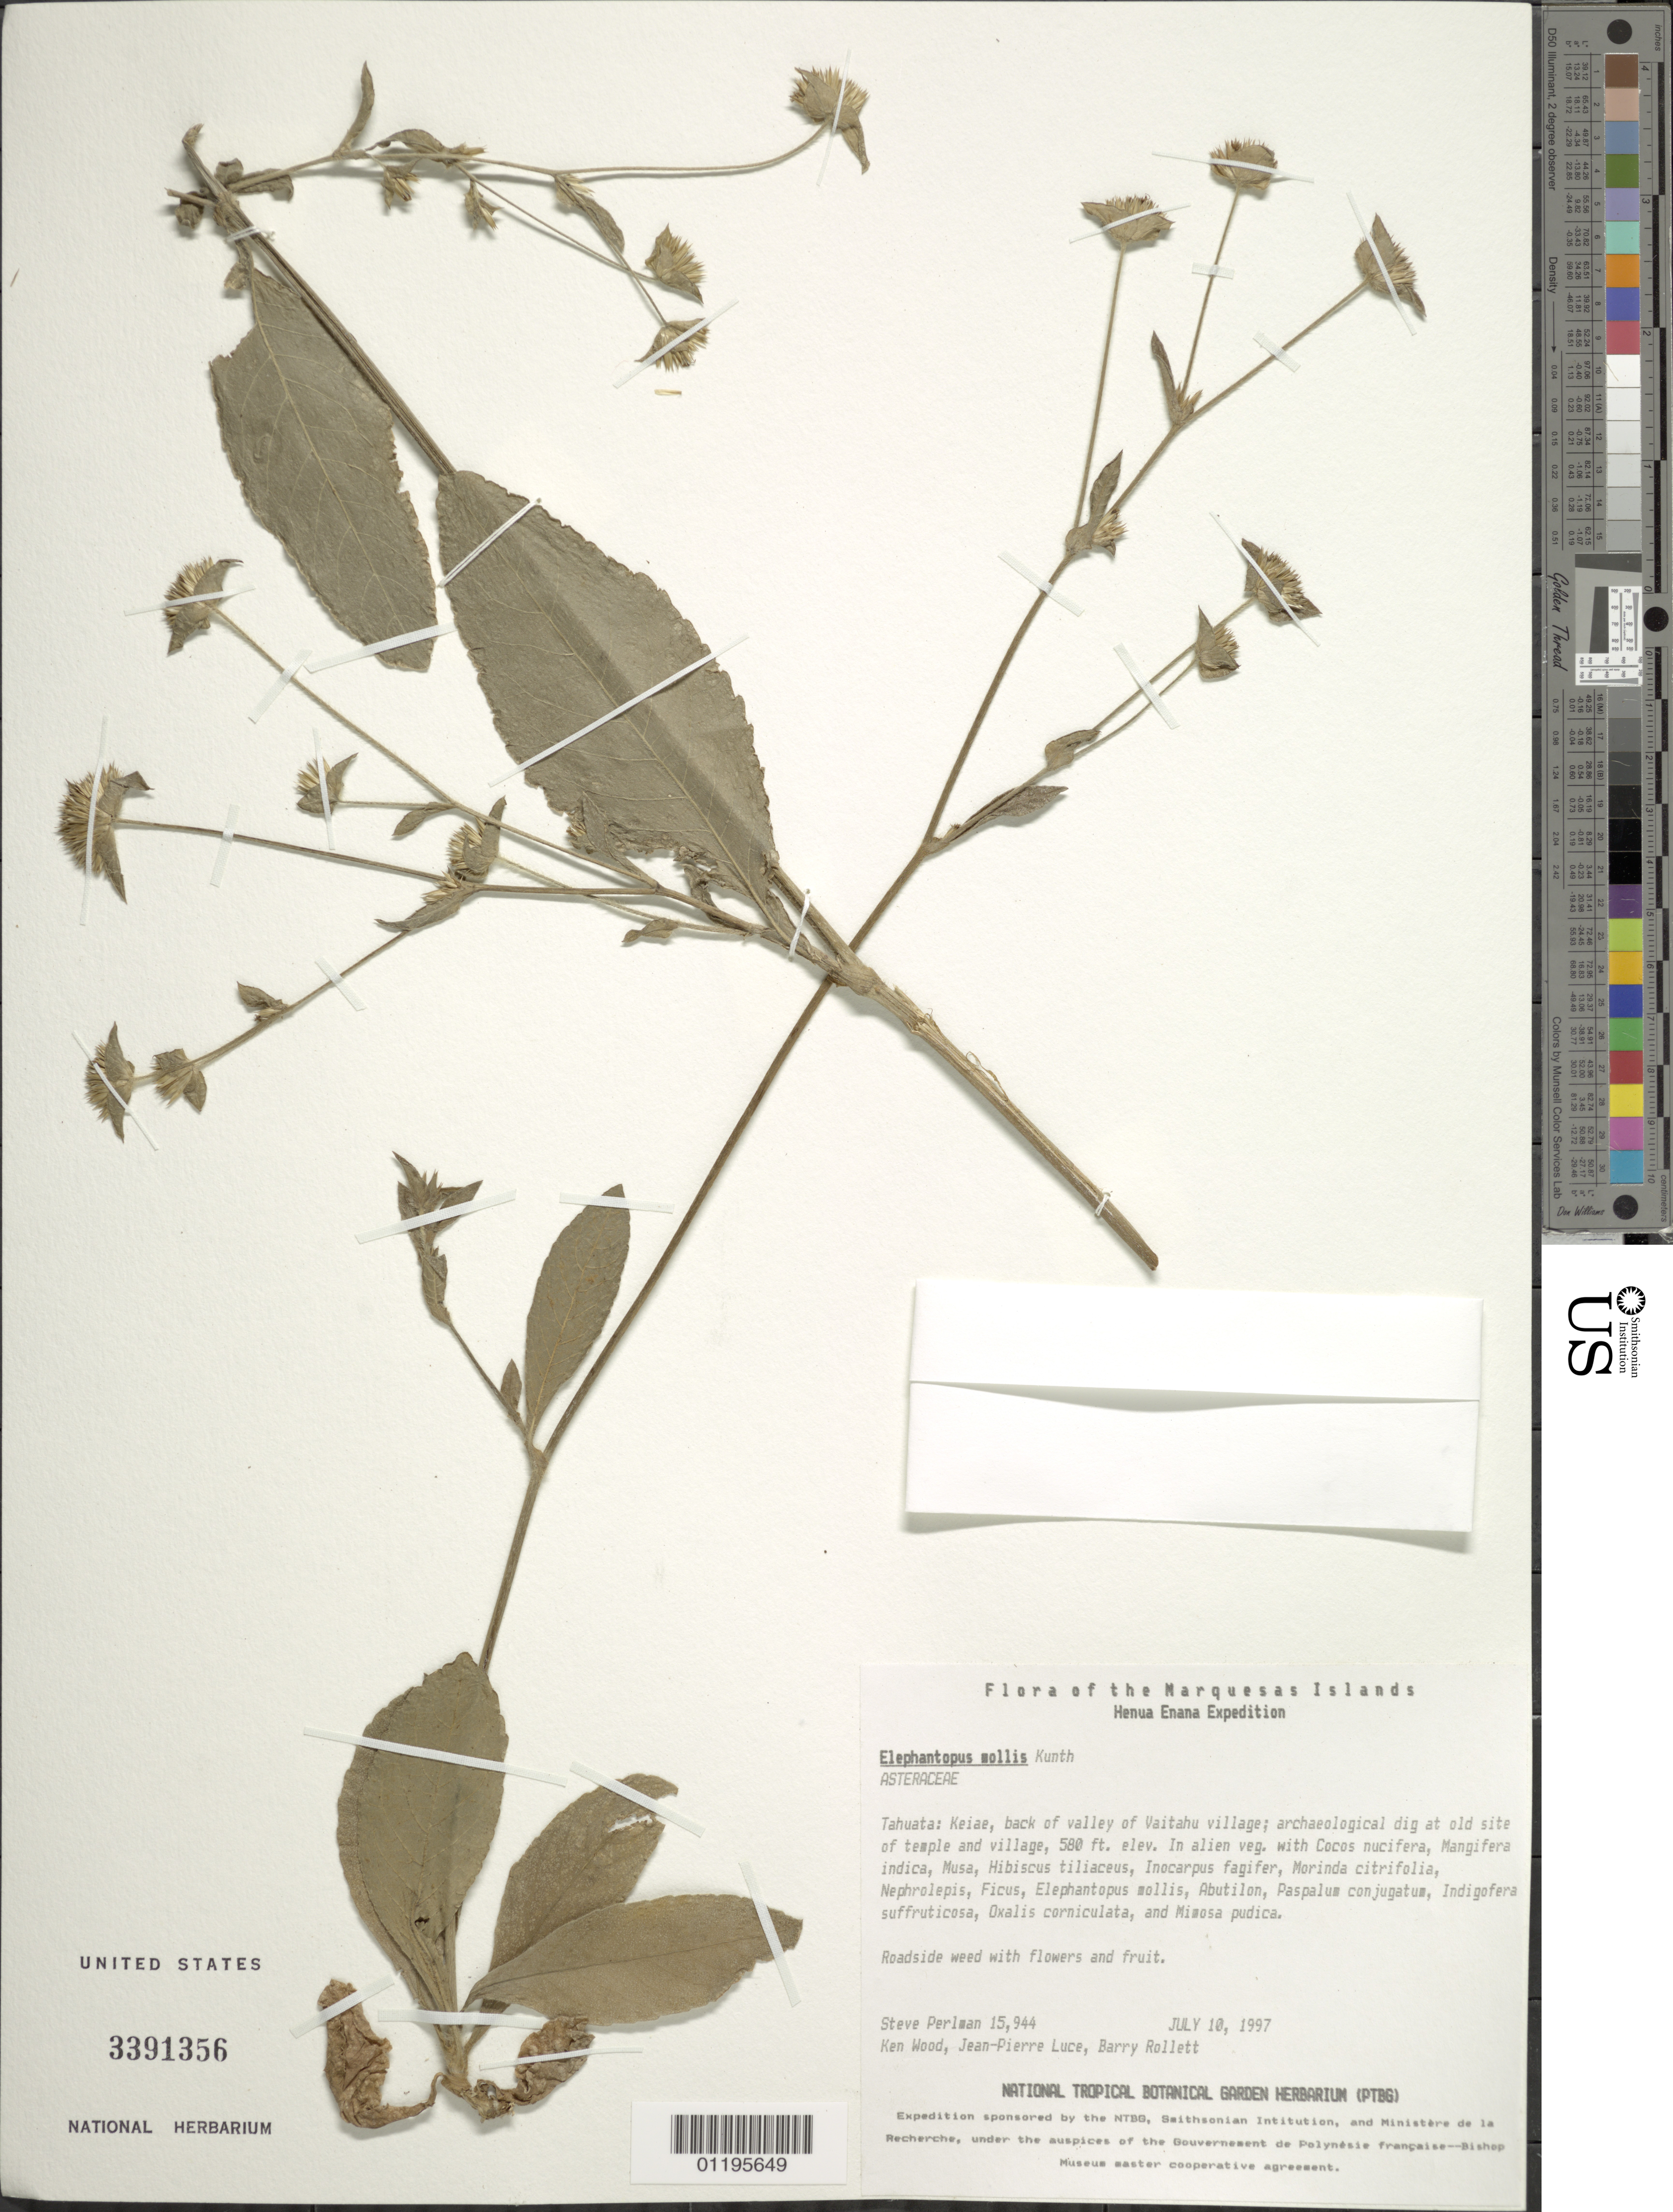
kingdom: Plantae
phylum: Tracheophyta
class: Magnoliopsida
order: Asterales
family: Asteraceae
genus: Elephantopus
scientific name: Elephantopus mollis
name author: Kunth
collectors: S. P. Perlman, K. R. Wood, J. Luce & B. Rollett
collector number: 15944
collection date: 1997-07-10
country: French Polynesia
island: Tahuata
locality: Keiae, back of valley of Vaitahu village, old site of temple and village archaeology dig site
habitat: Roadside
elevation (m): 177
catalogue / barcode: US 3391356